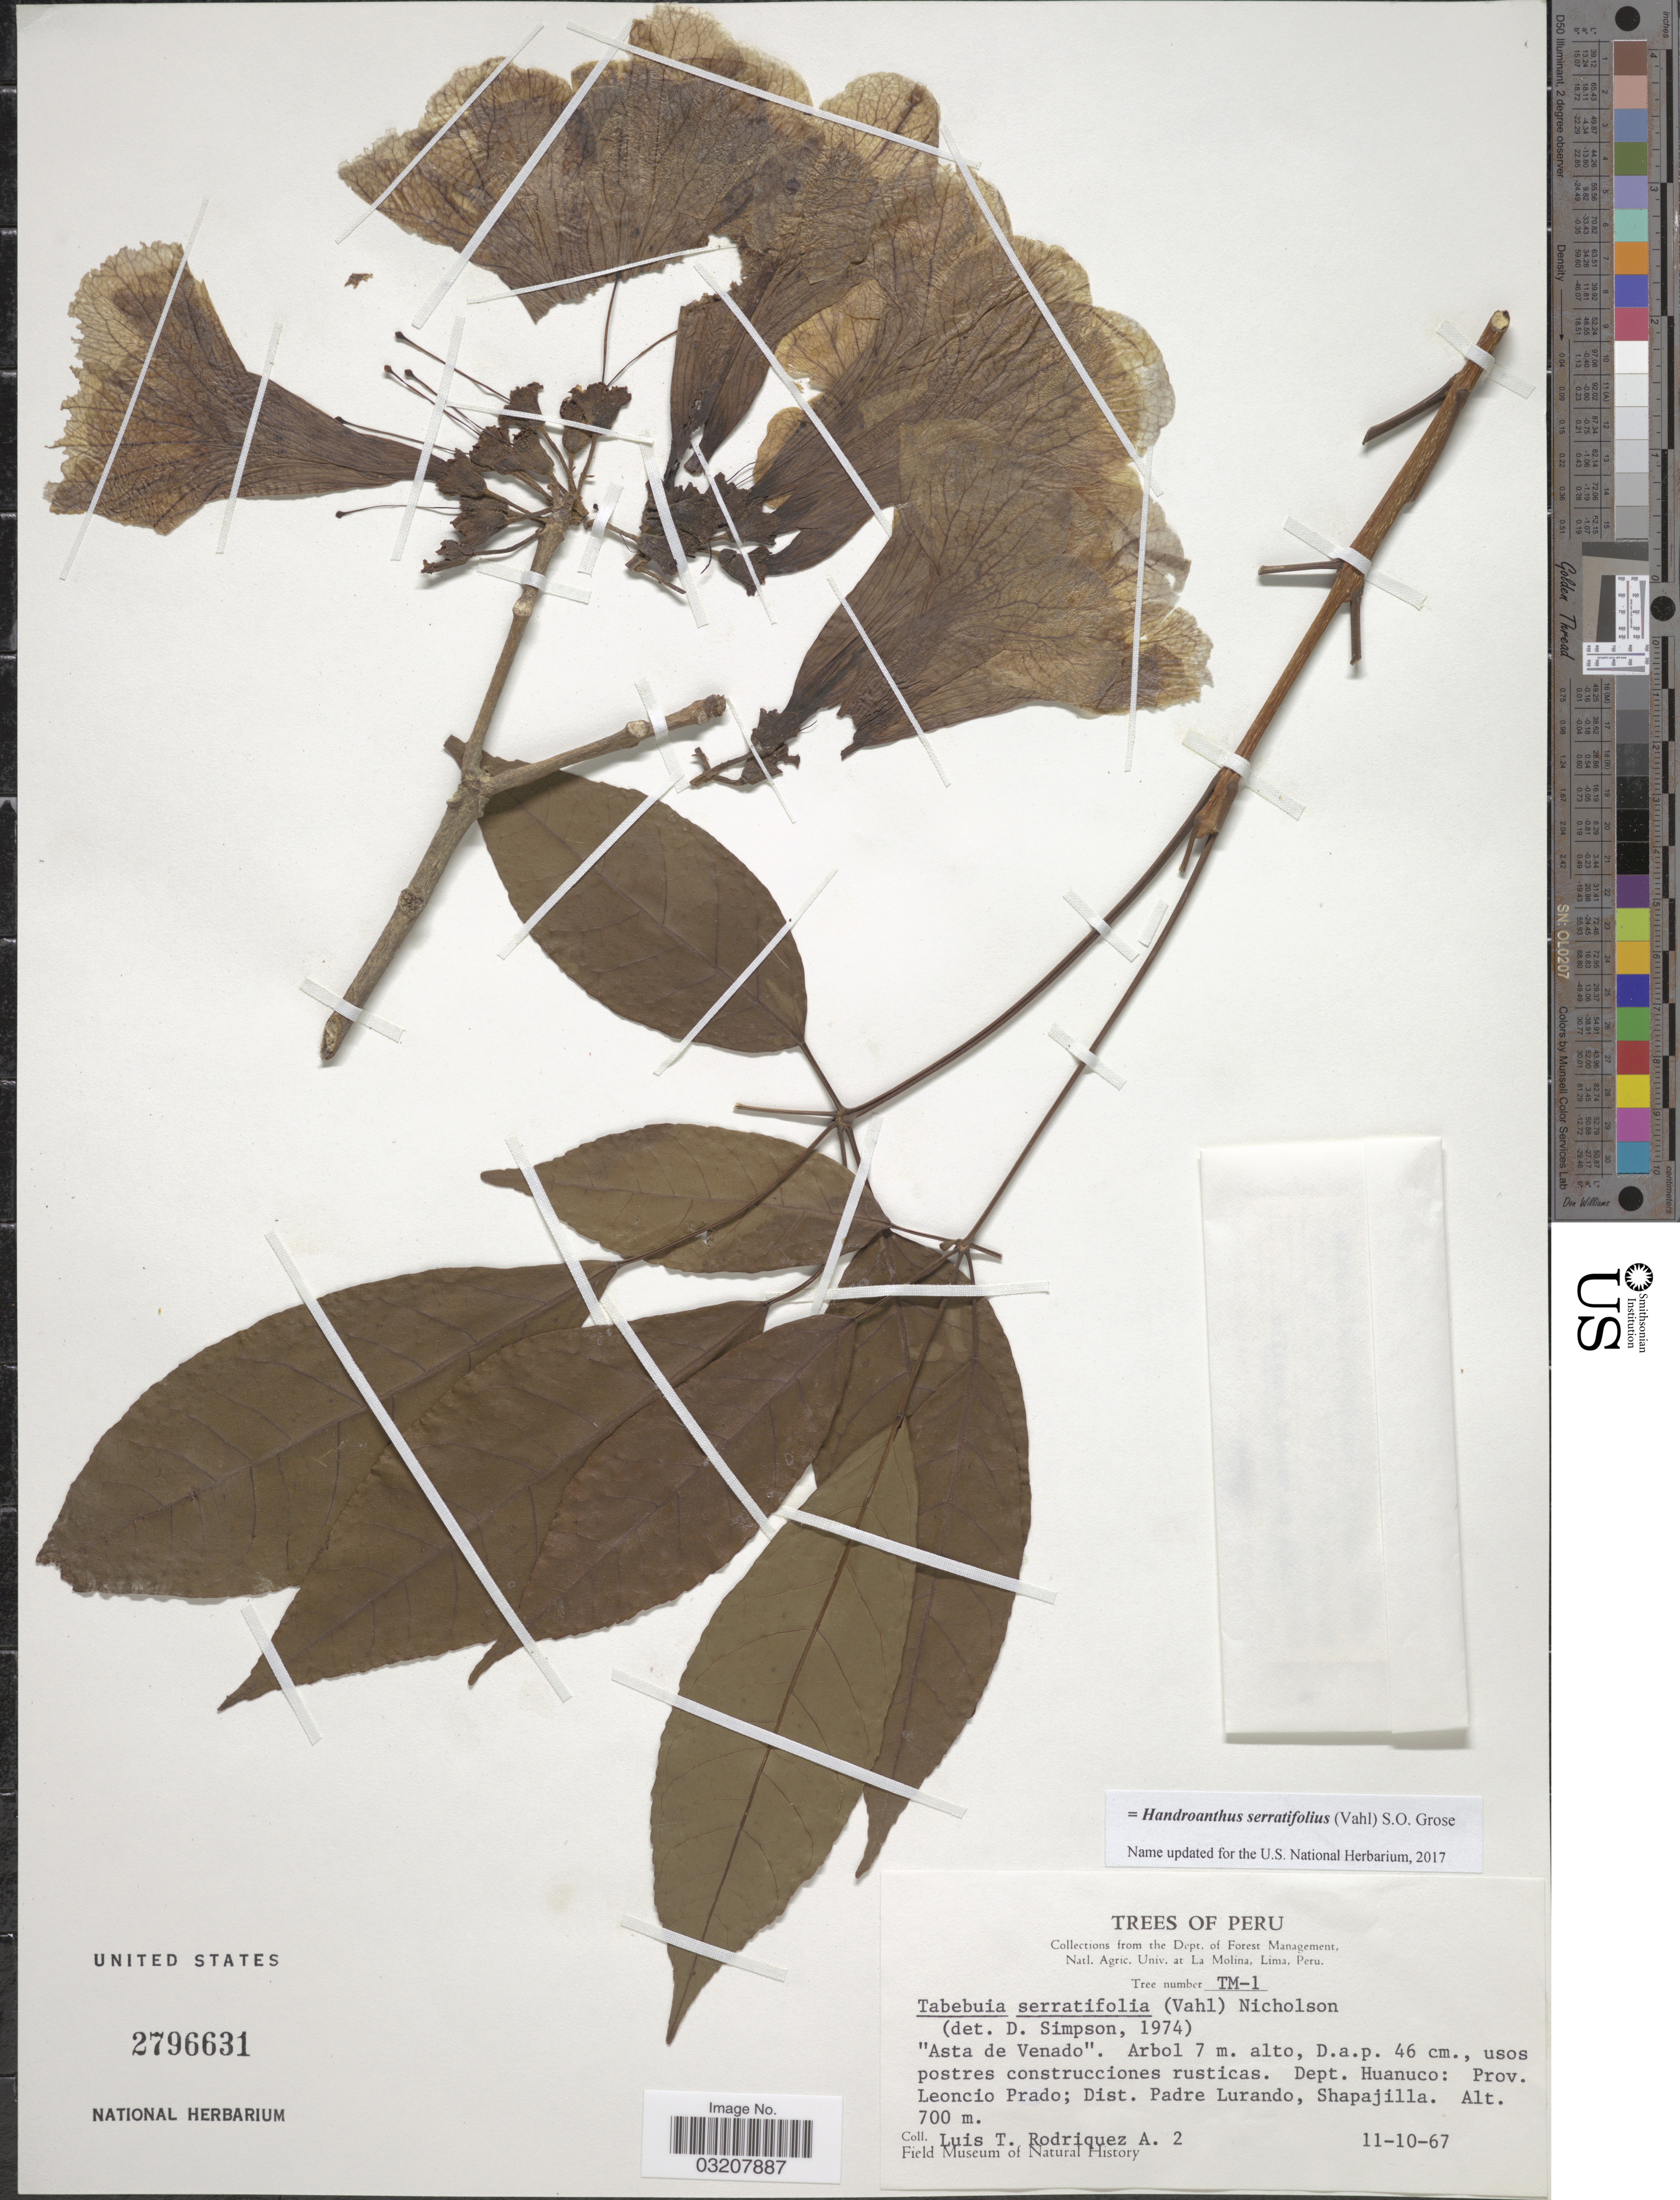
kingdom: Plantae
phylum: Tracheophyta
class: Magnoliopsida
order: Lamiales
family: Bignoniaceae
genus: Handroanthus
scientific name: Handroanthus serratifolius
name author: (Vahl) S.O. Grose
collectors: L. Rodriguez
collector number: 2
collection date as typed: Transcribed d/m/y: 11/10/67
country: Peru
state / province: Huánuco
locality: Dept. Huanuco: Prov. Leoncio Prado; Dist. Padre Lurando, Shapajilla.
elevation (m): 700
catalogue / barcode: US 2796631